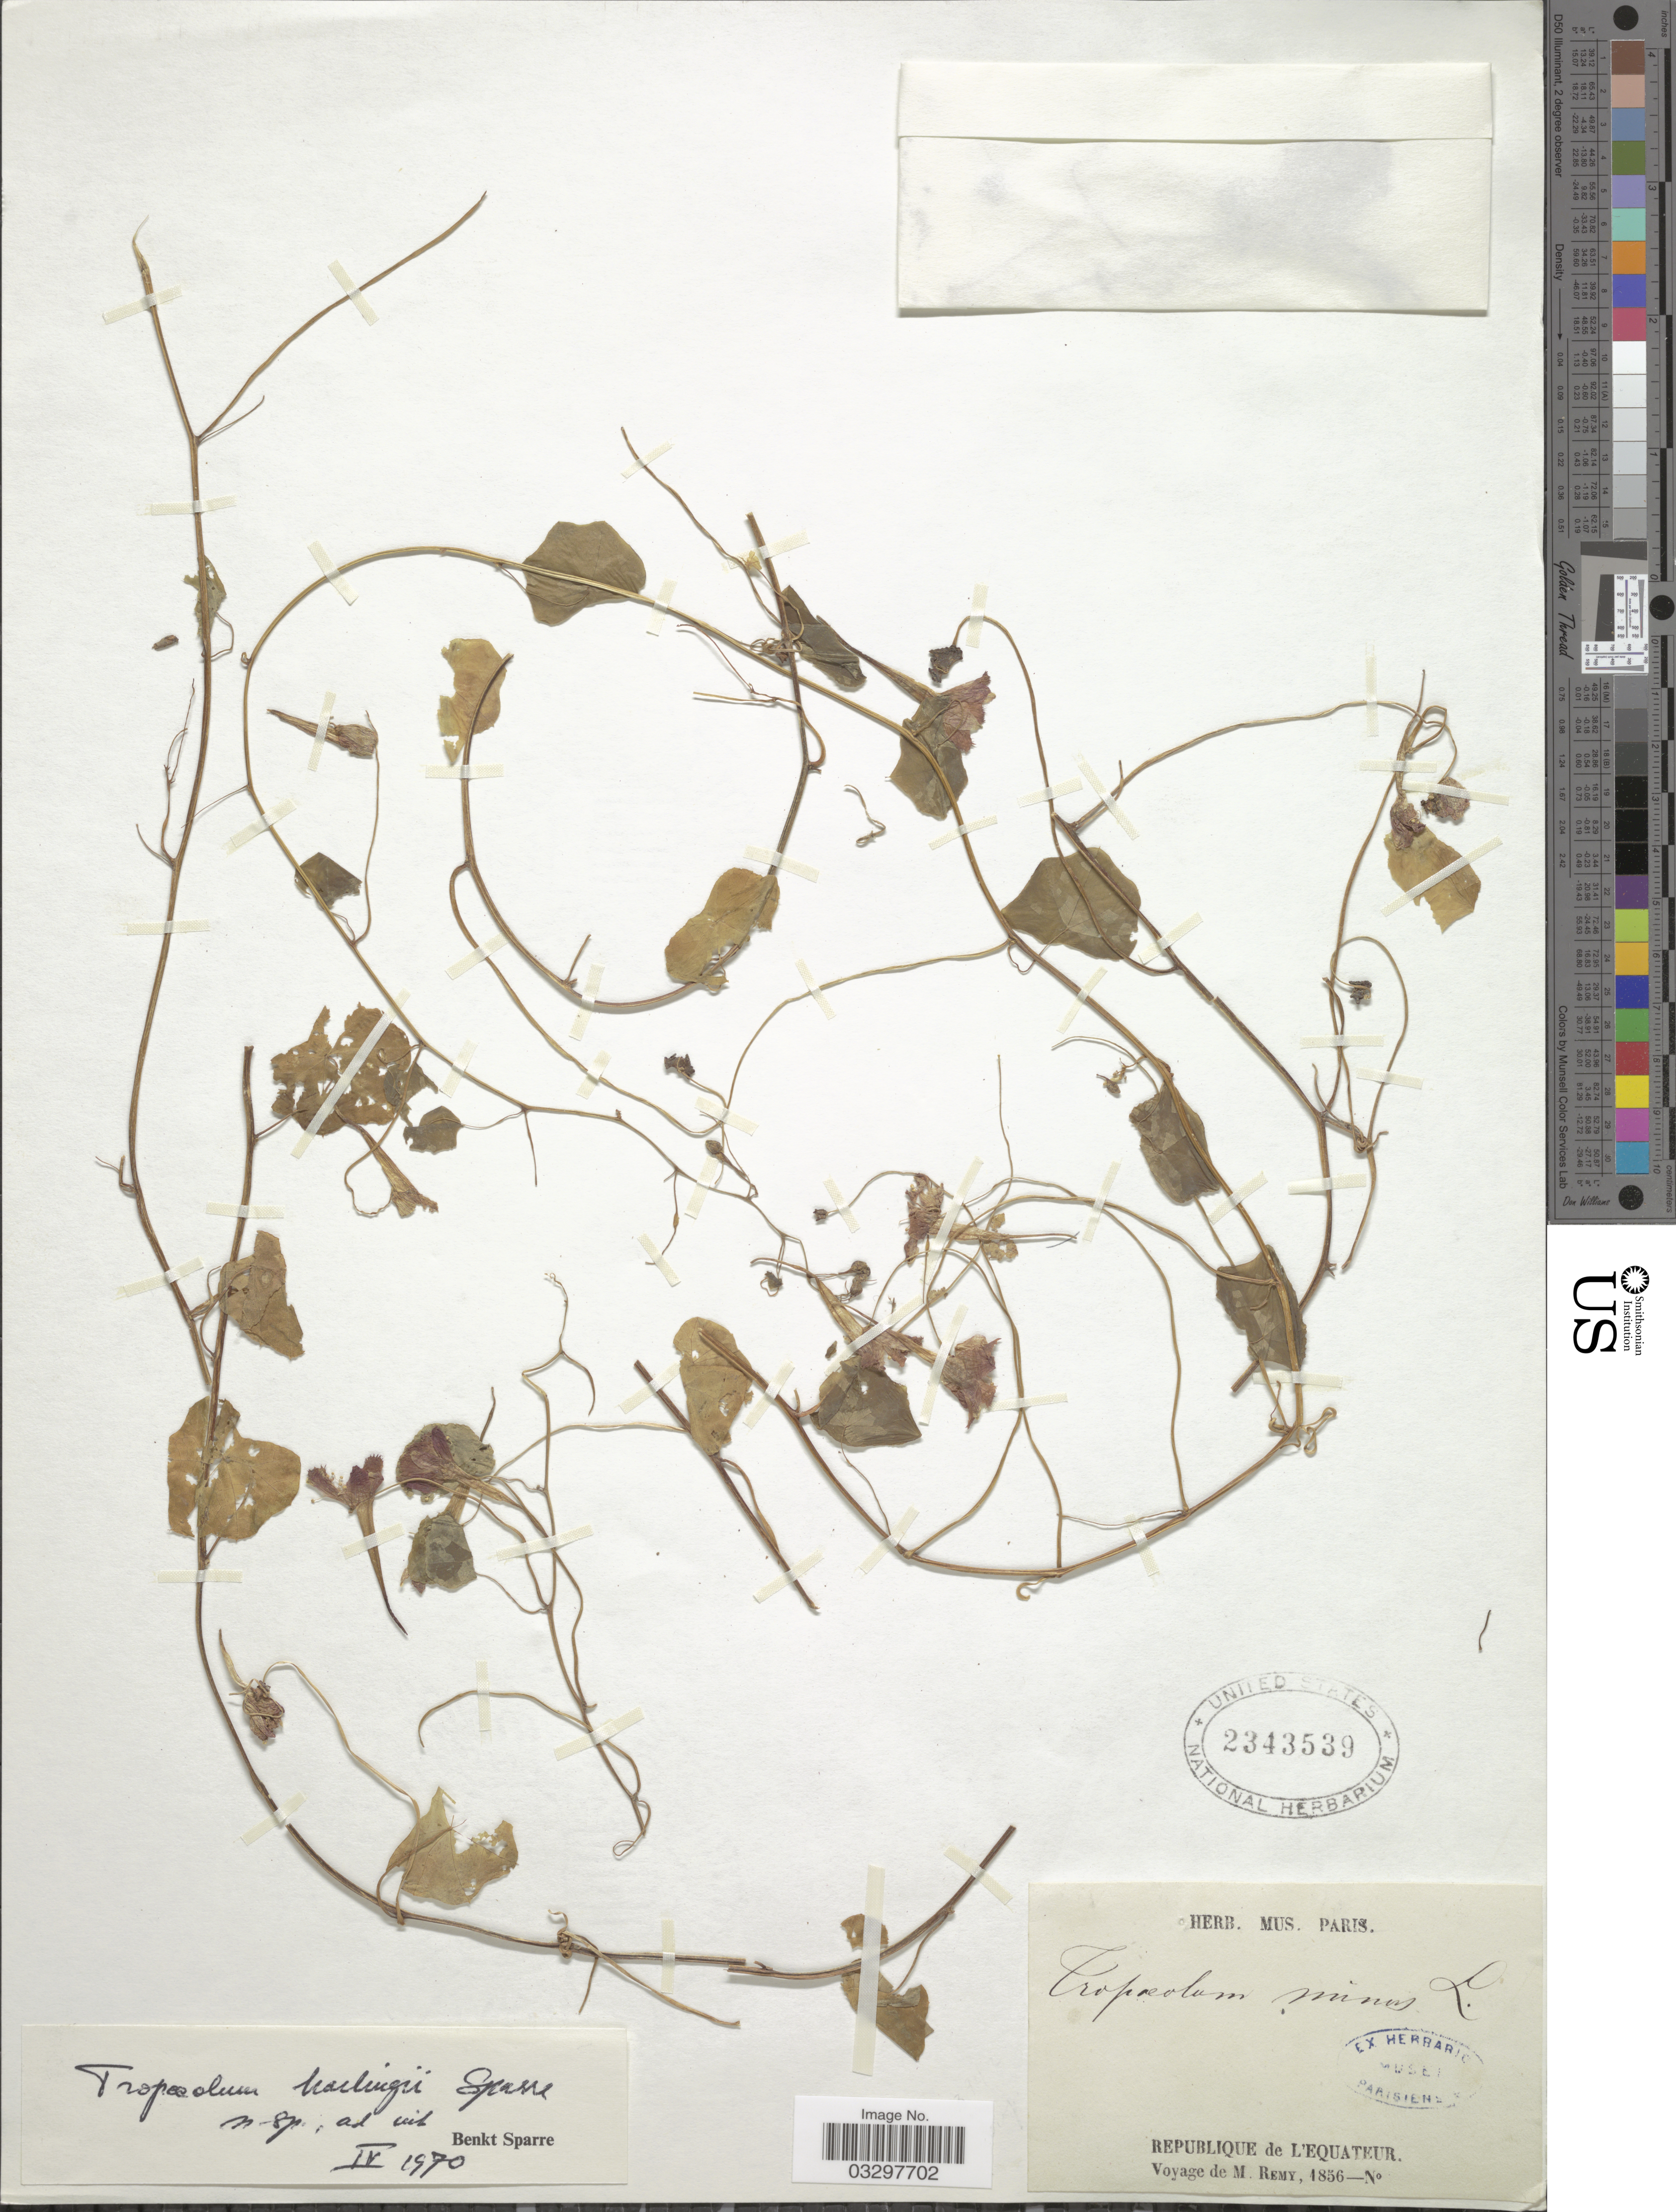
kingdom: Plantae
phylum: Tracheophyta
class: Magnoliopsida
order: Brassicales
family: Tropaeolaceae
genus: Tropaeolum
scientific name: Tropaeolum harlingii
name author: Sparre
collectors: M. J. Remy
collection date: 1856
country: Equatorial Guinea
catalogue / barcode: US 2343539